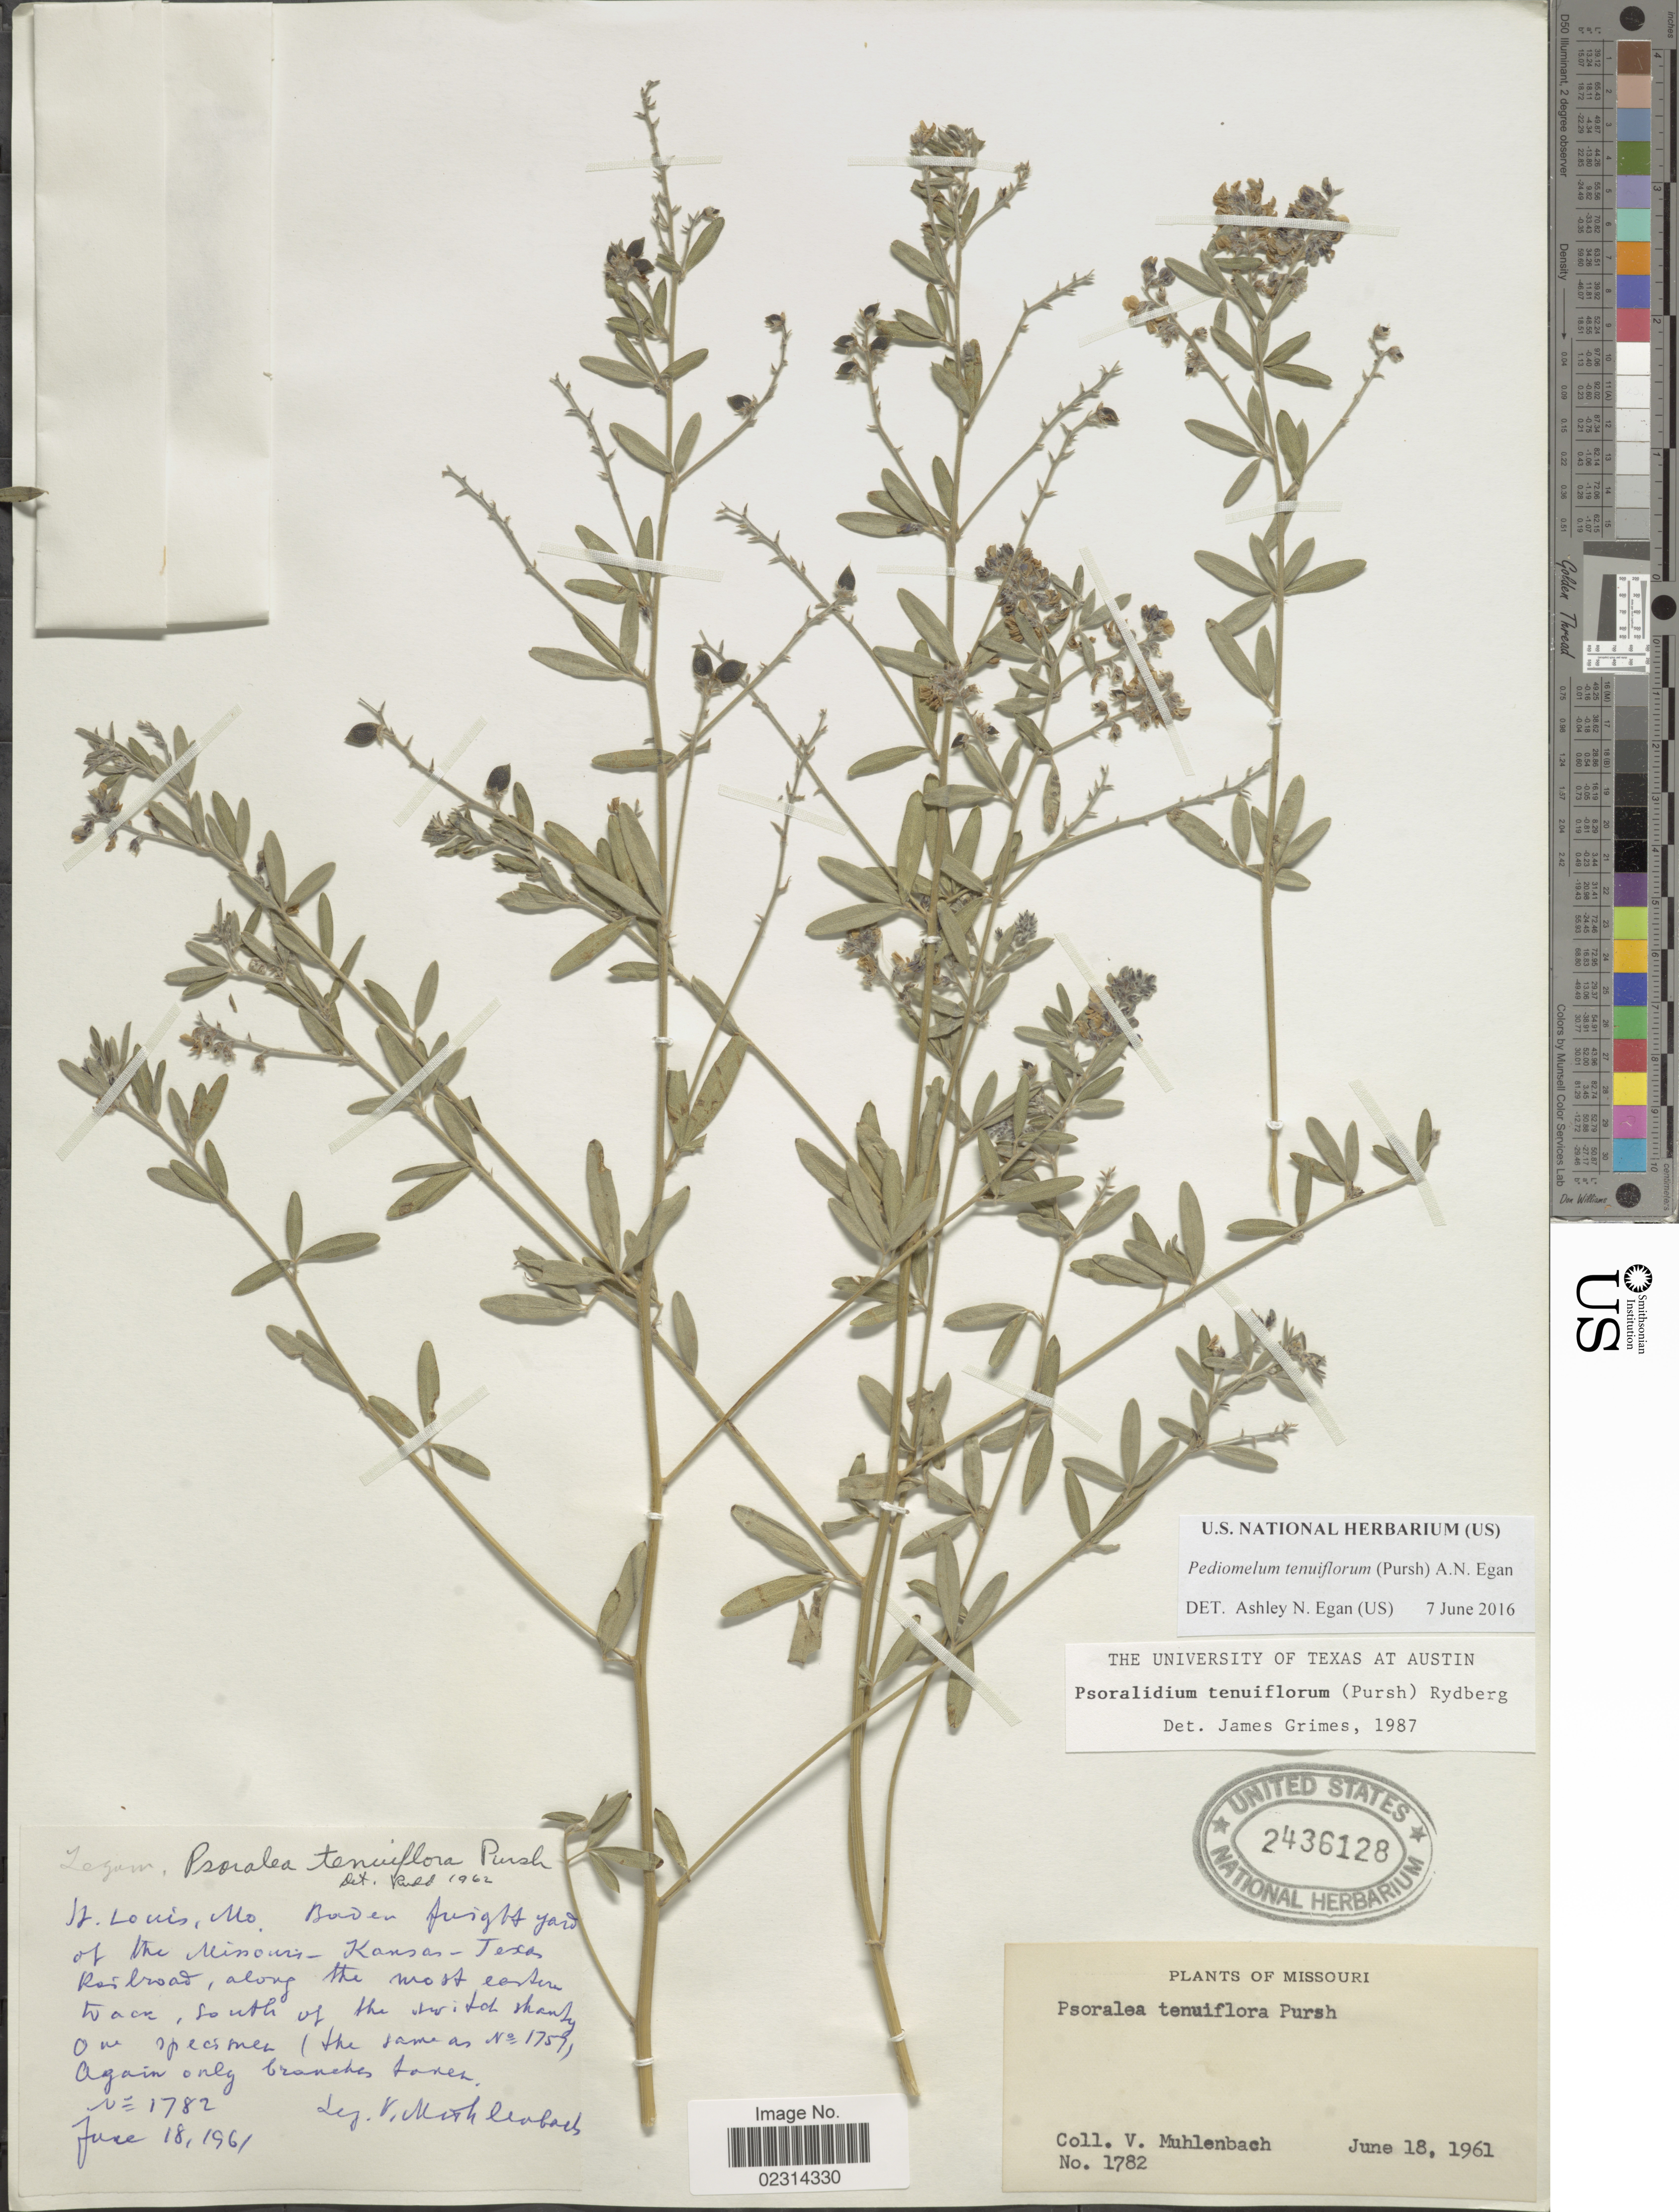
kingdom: Plantae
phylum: Tracheophyta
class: Magnoliopsida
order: Fabales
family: Fabaceae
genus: Psoralidium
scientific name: Psoralidium tenuiflorum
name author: (Pursh) Rydb.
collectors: V. Mühlenbach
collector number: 1782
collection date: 1961-06-18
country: United States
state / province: Missouri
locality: St. Louis. Baden freight yard of the Missouri-Kansas-Texas Railroad, along the most eastern track, south of the switch shanty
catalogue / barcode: US 2436128